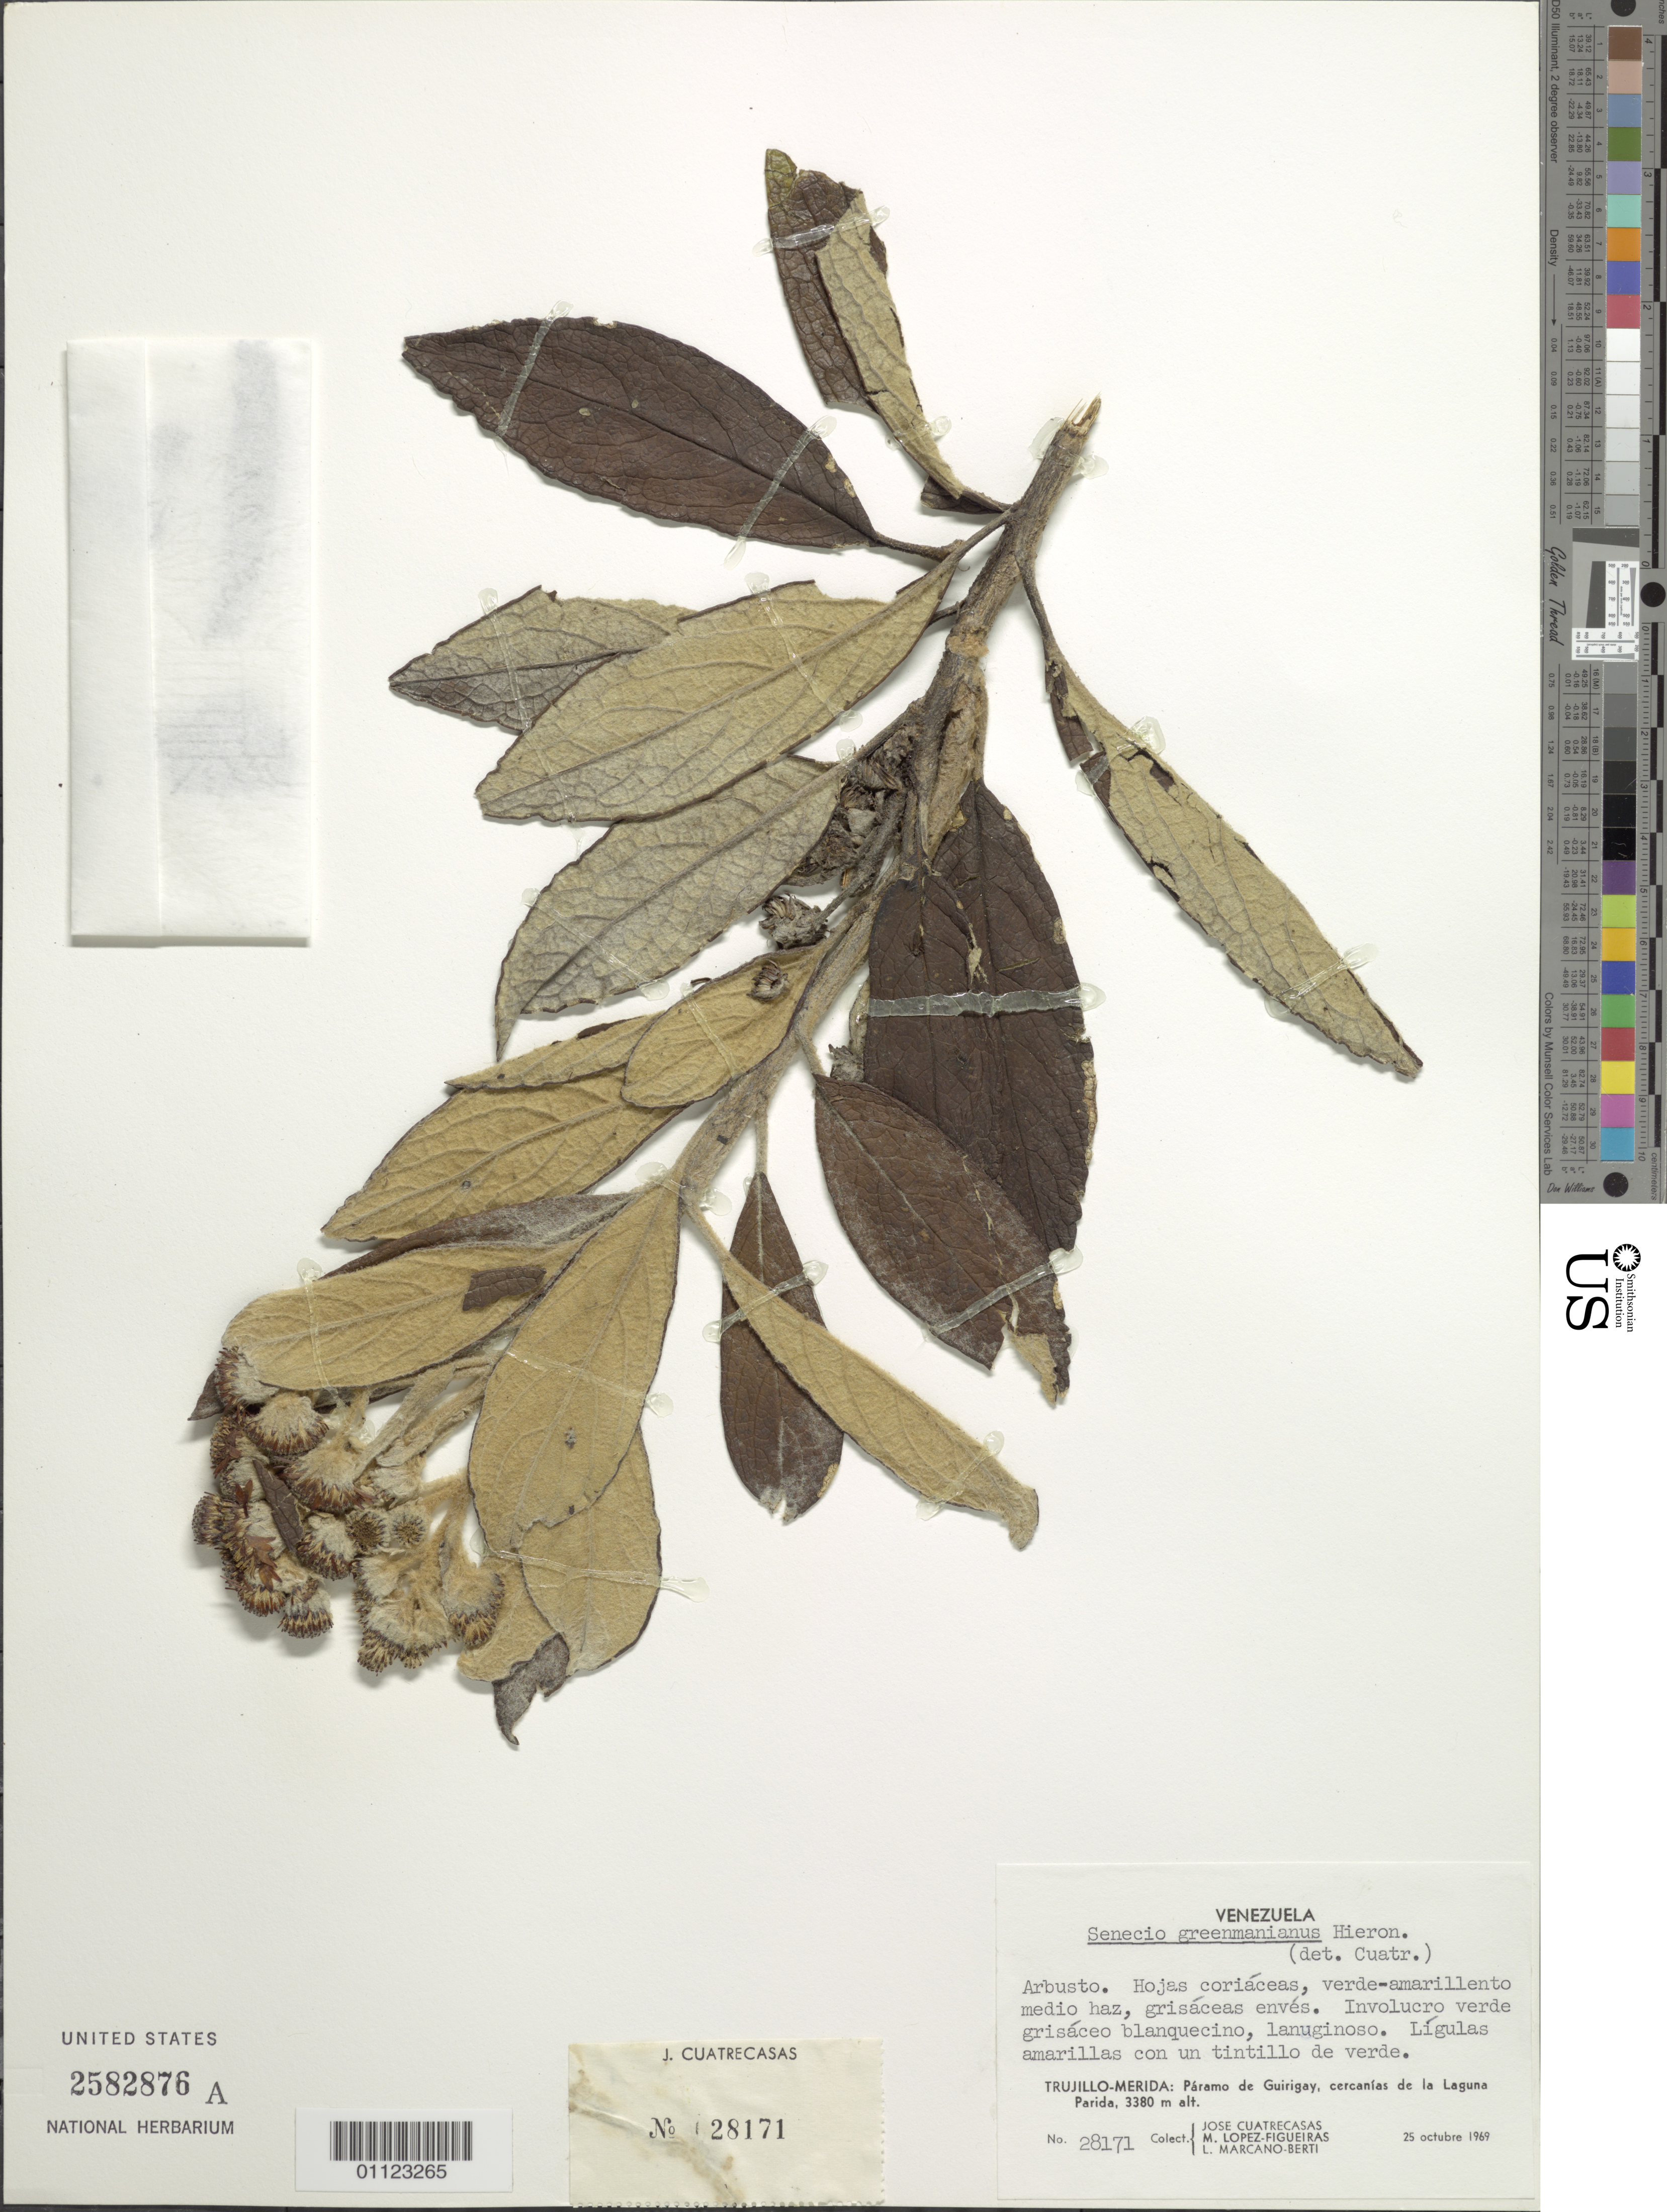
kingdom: Plantae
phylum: Tracheophyta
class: Magnoliopsida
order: Asterales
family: Asteraceae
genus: Pentacalia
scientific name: Pentacalia greenmaniana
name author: (Hieron.) Cuatrec.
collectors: J. Cuatrecasas, M. López Figueiras & L. Marcano-Berti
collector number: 28171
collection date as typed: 25 Oct 1969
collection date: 1969-10-25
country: Venezuela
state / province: Trujillo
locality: Páramo de Guirigay, cercanías de la Laguna Parida.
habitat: Páramo.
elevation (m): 3380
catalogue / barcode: US 2582876A